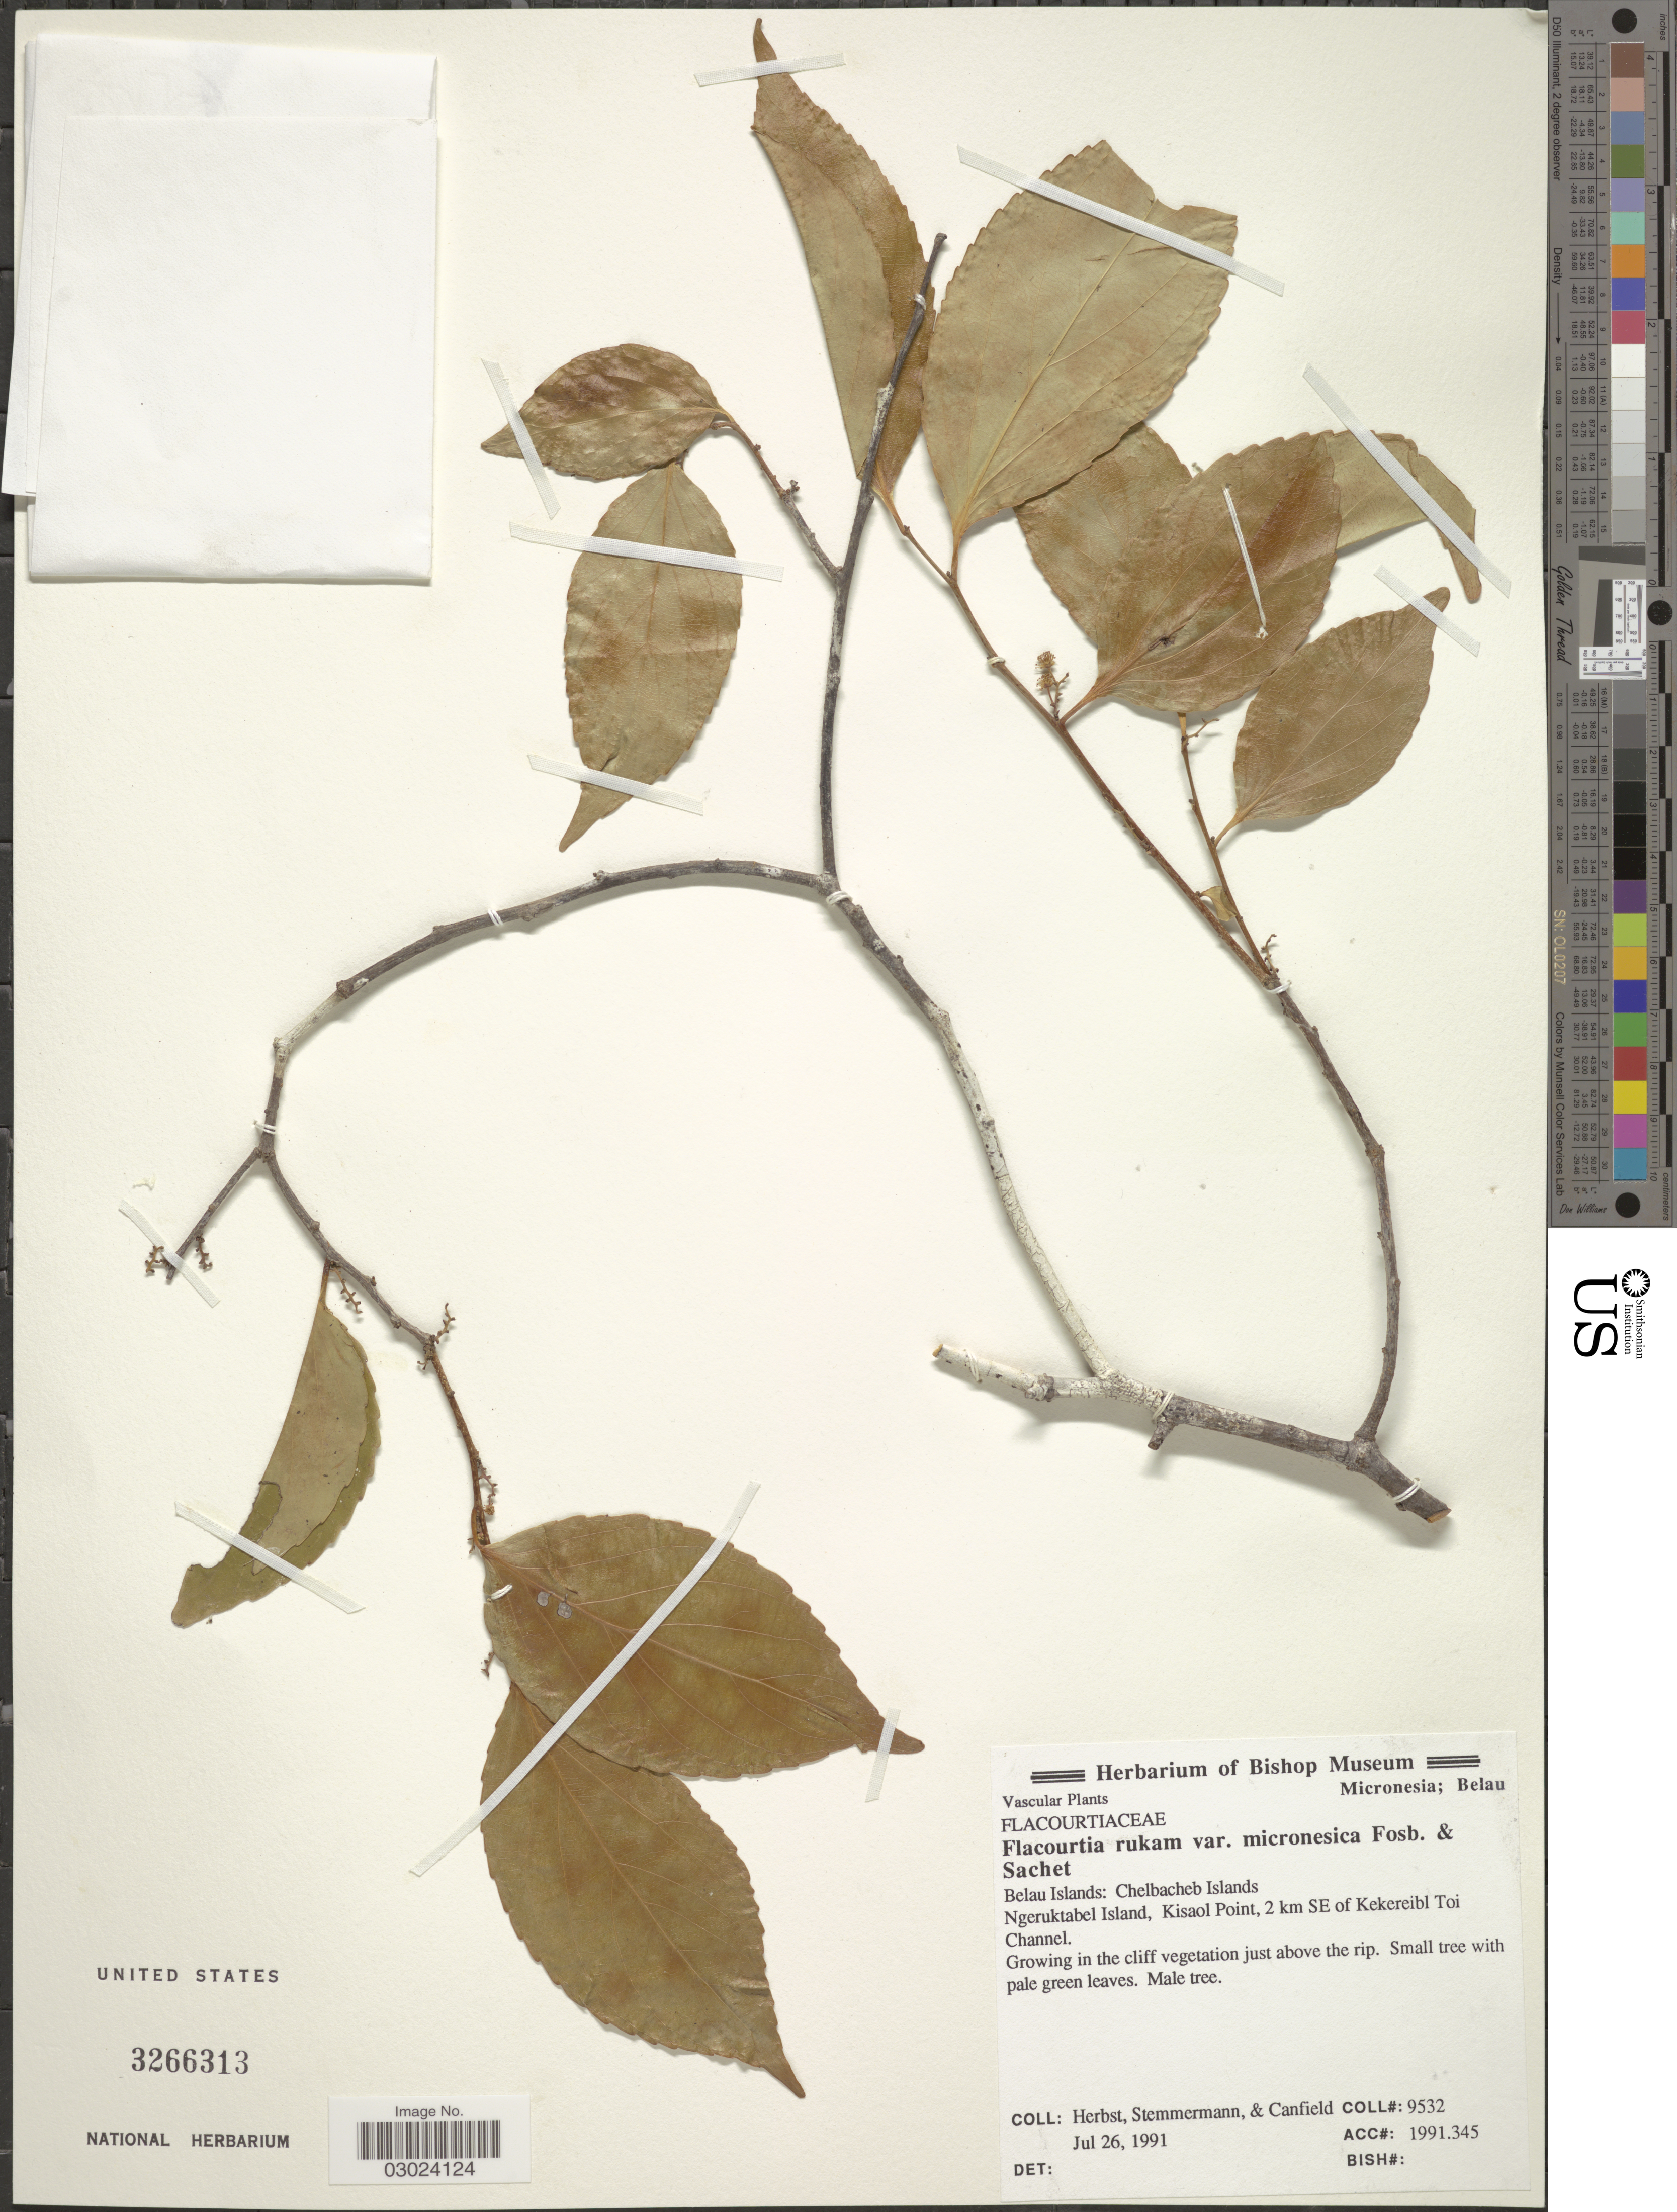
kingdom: Plantae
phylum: Tracheophyta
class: Magnoliopsida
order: Malpighiales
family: Salicaceae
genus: Flacourtia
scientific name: Flacourtia rukam var. micronesica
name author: Fosberg & Sachet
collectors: -. Herbst, -. Stemmermann & -. Canfield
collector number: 9532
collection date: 1991-07-26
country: Palau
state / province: Koror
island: Ngeruktabel [Urukthapel]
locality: Belau Islands: Chelbacheb Islands. Ngeruktabel Island, Kisaol Point, 2 km SE of Kekereibl Toi Channel.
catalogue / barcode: US 3266313